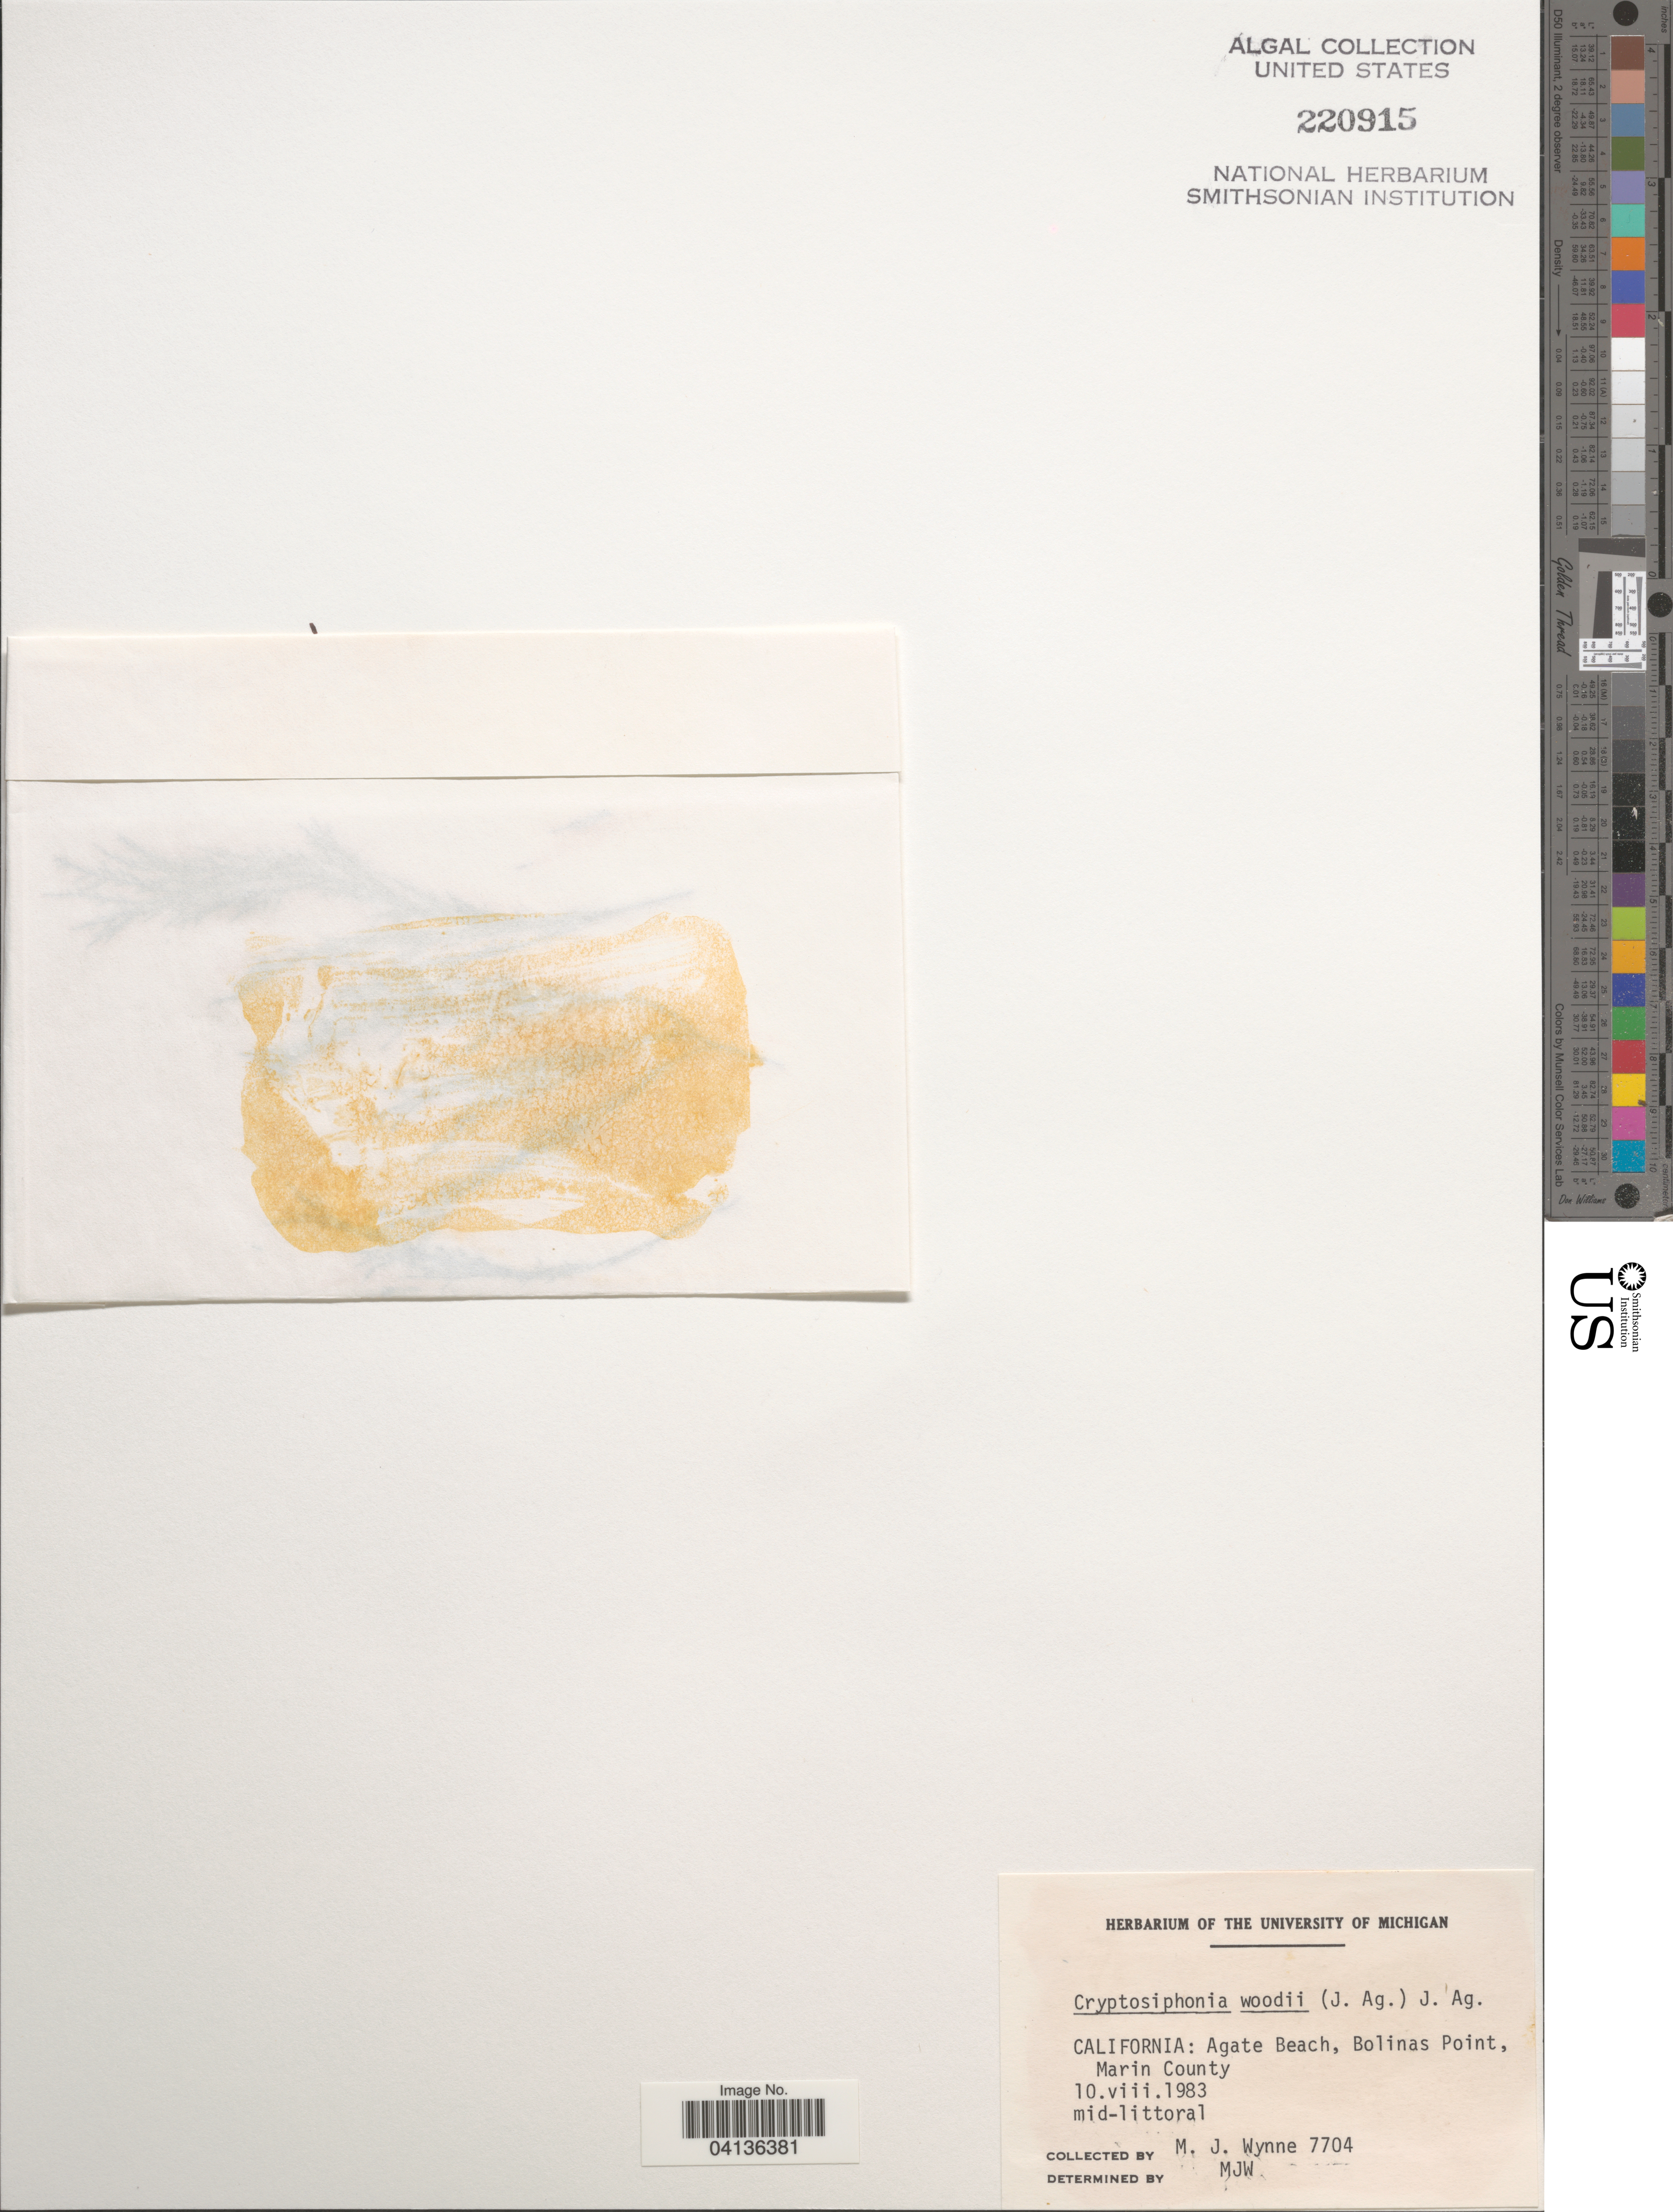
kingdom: Plantae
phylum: Rhodophyta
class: Florideophyceae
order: Gigartinales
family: Dumontiaceae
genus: Cryptosiphonia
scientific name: Cryptosiphonia woodii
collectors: M.J. Wynne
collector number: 7704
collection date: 1983-08-10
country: United States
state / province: California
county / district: Marin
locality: Agate Beach, Bolinas Point, Marin County.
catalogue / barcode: US 220915